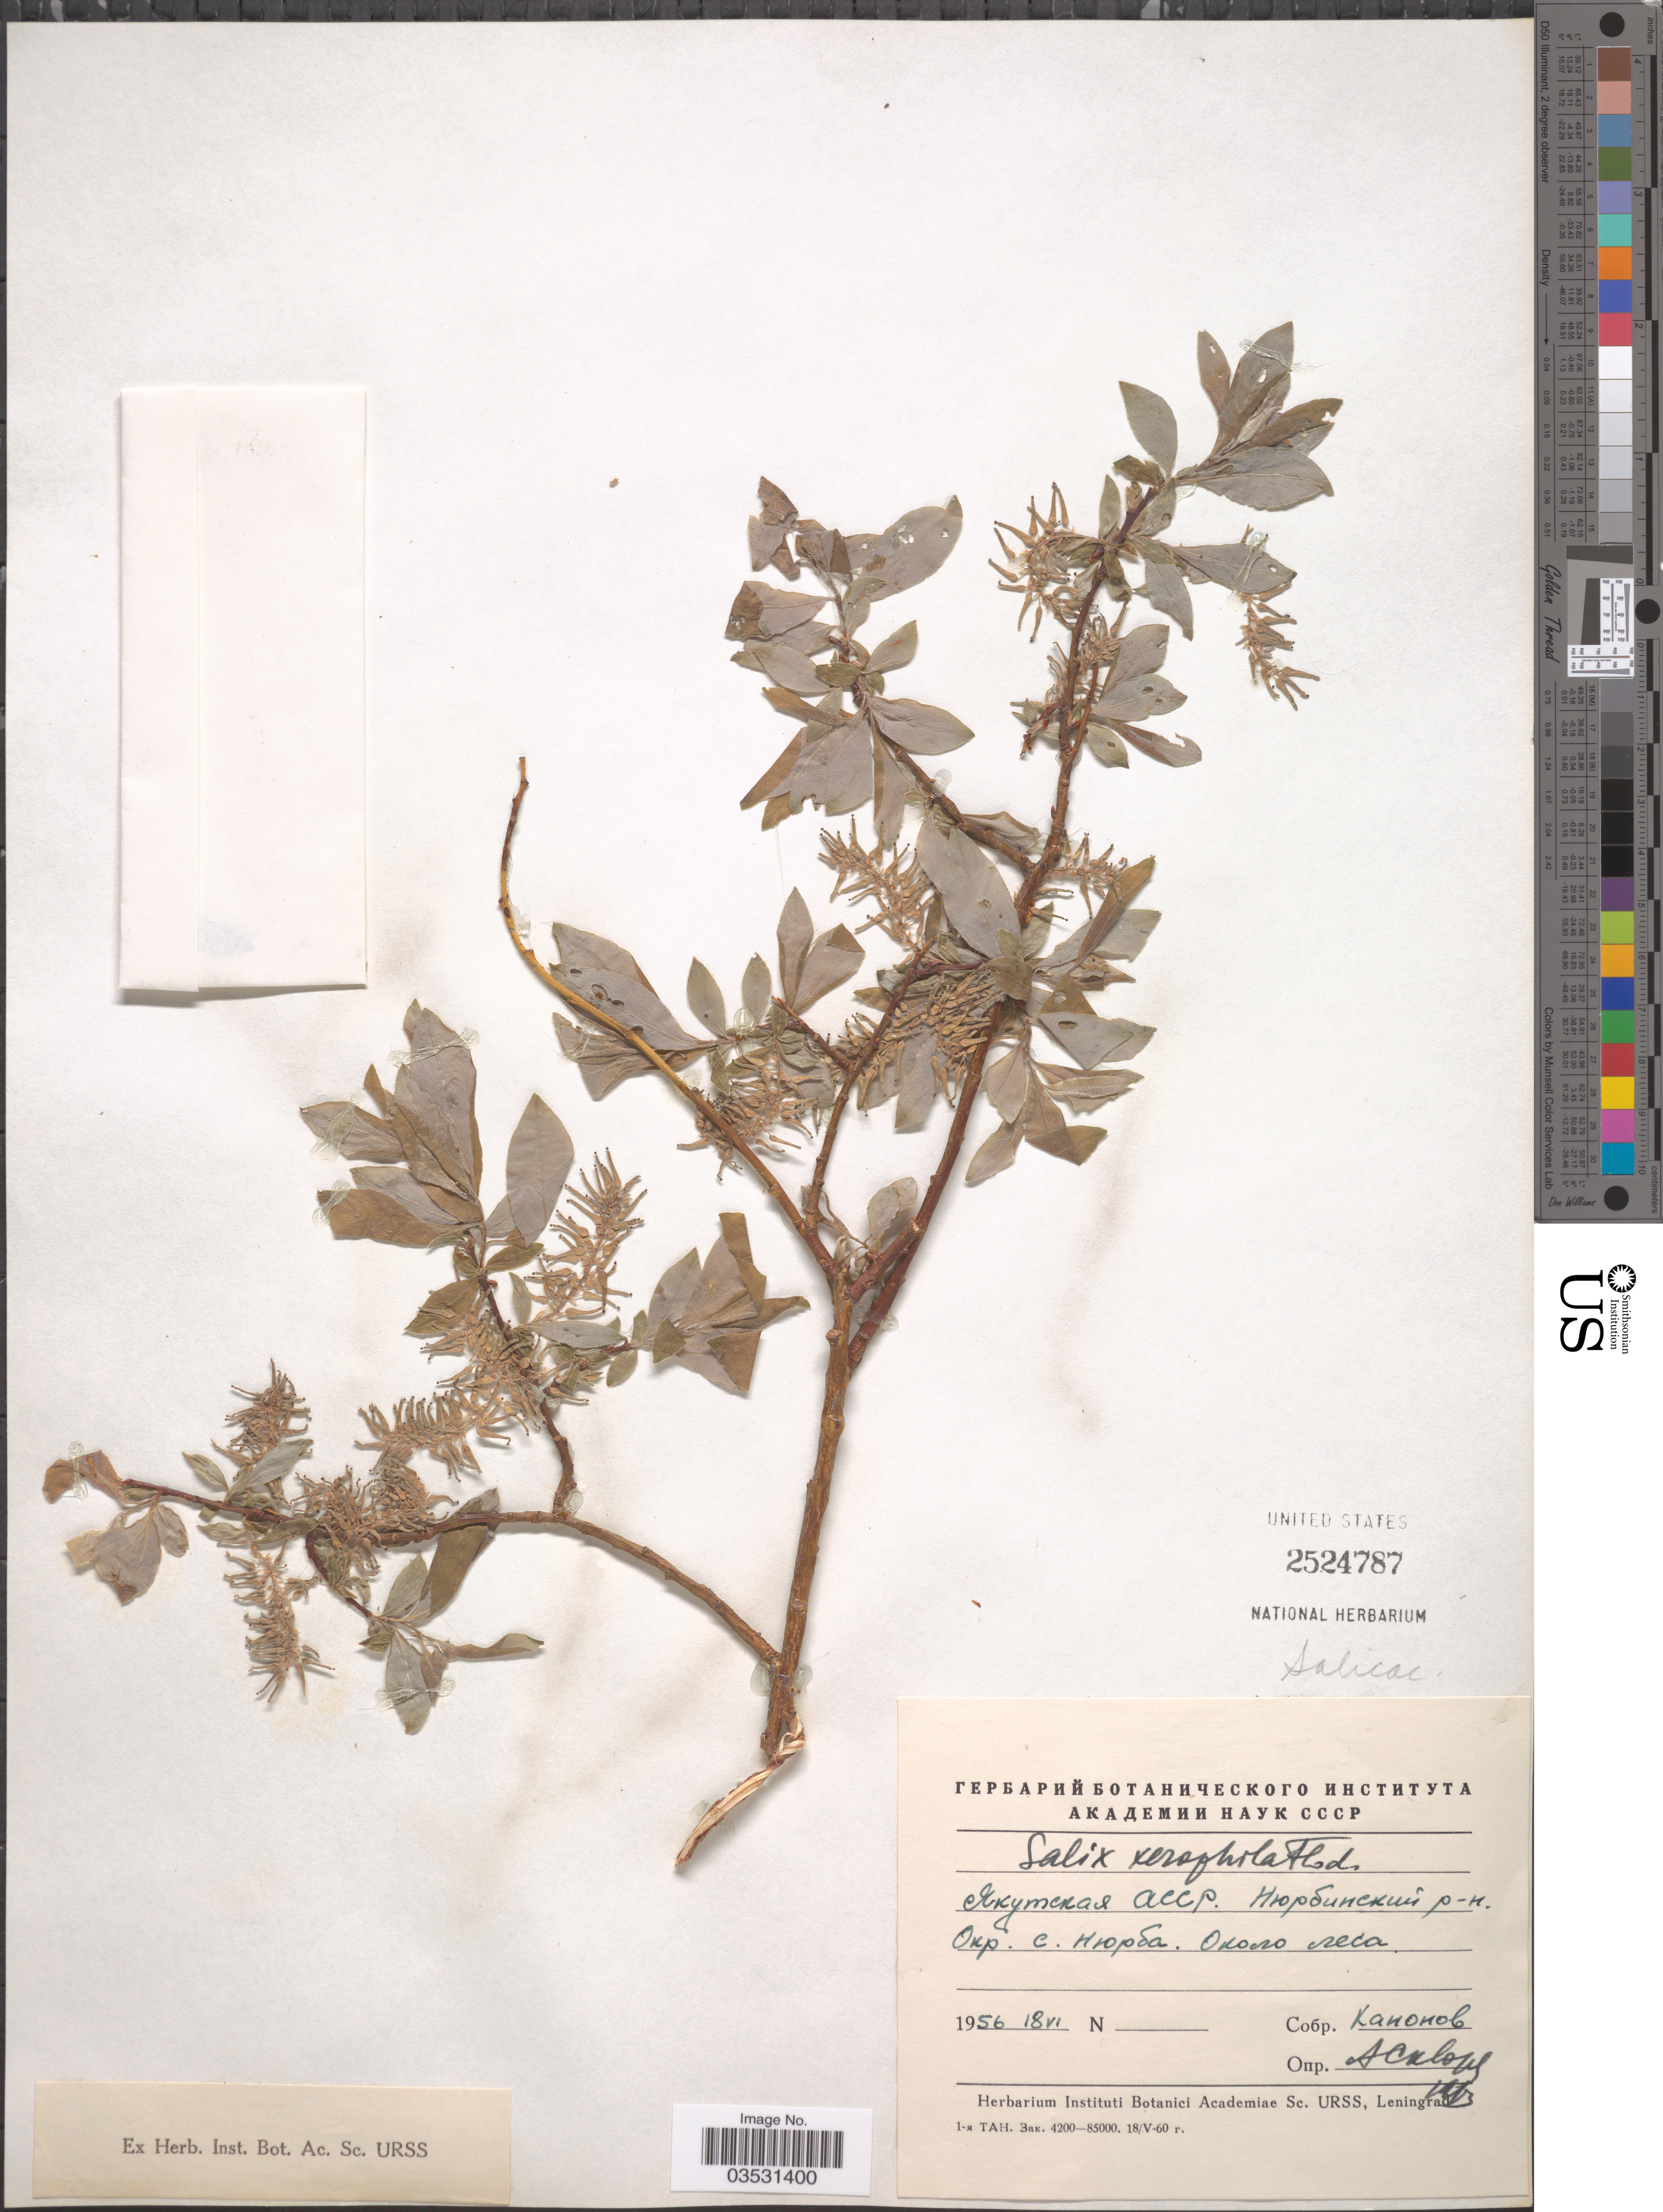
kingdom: Plantae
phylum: Tracheophyta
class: Magnoliopsida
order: Malpighiales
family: Salicaceae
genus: Salix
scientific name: Salix xerophila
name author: Flod.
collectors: Kanonov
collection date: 1956-06-18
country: Russian Federation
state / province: Sakha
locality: Nyurbinsky, Vicinity of Village Nyurba.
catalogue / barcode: US 2524787